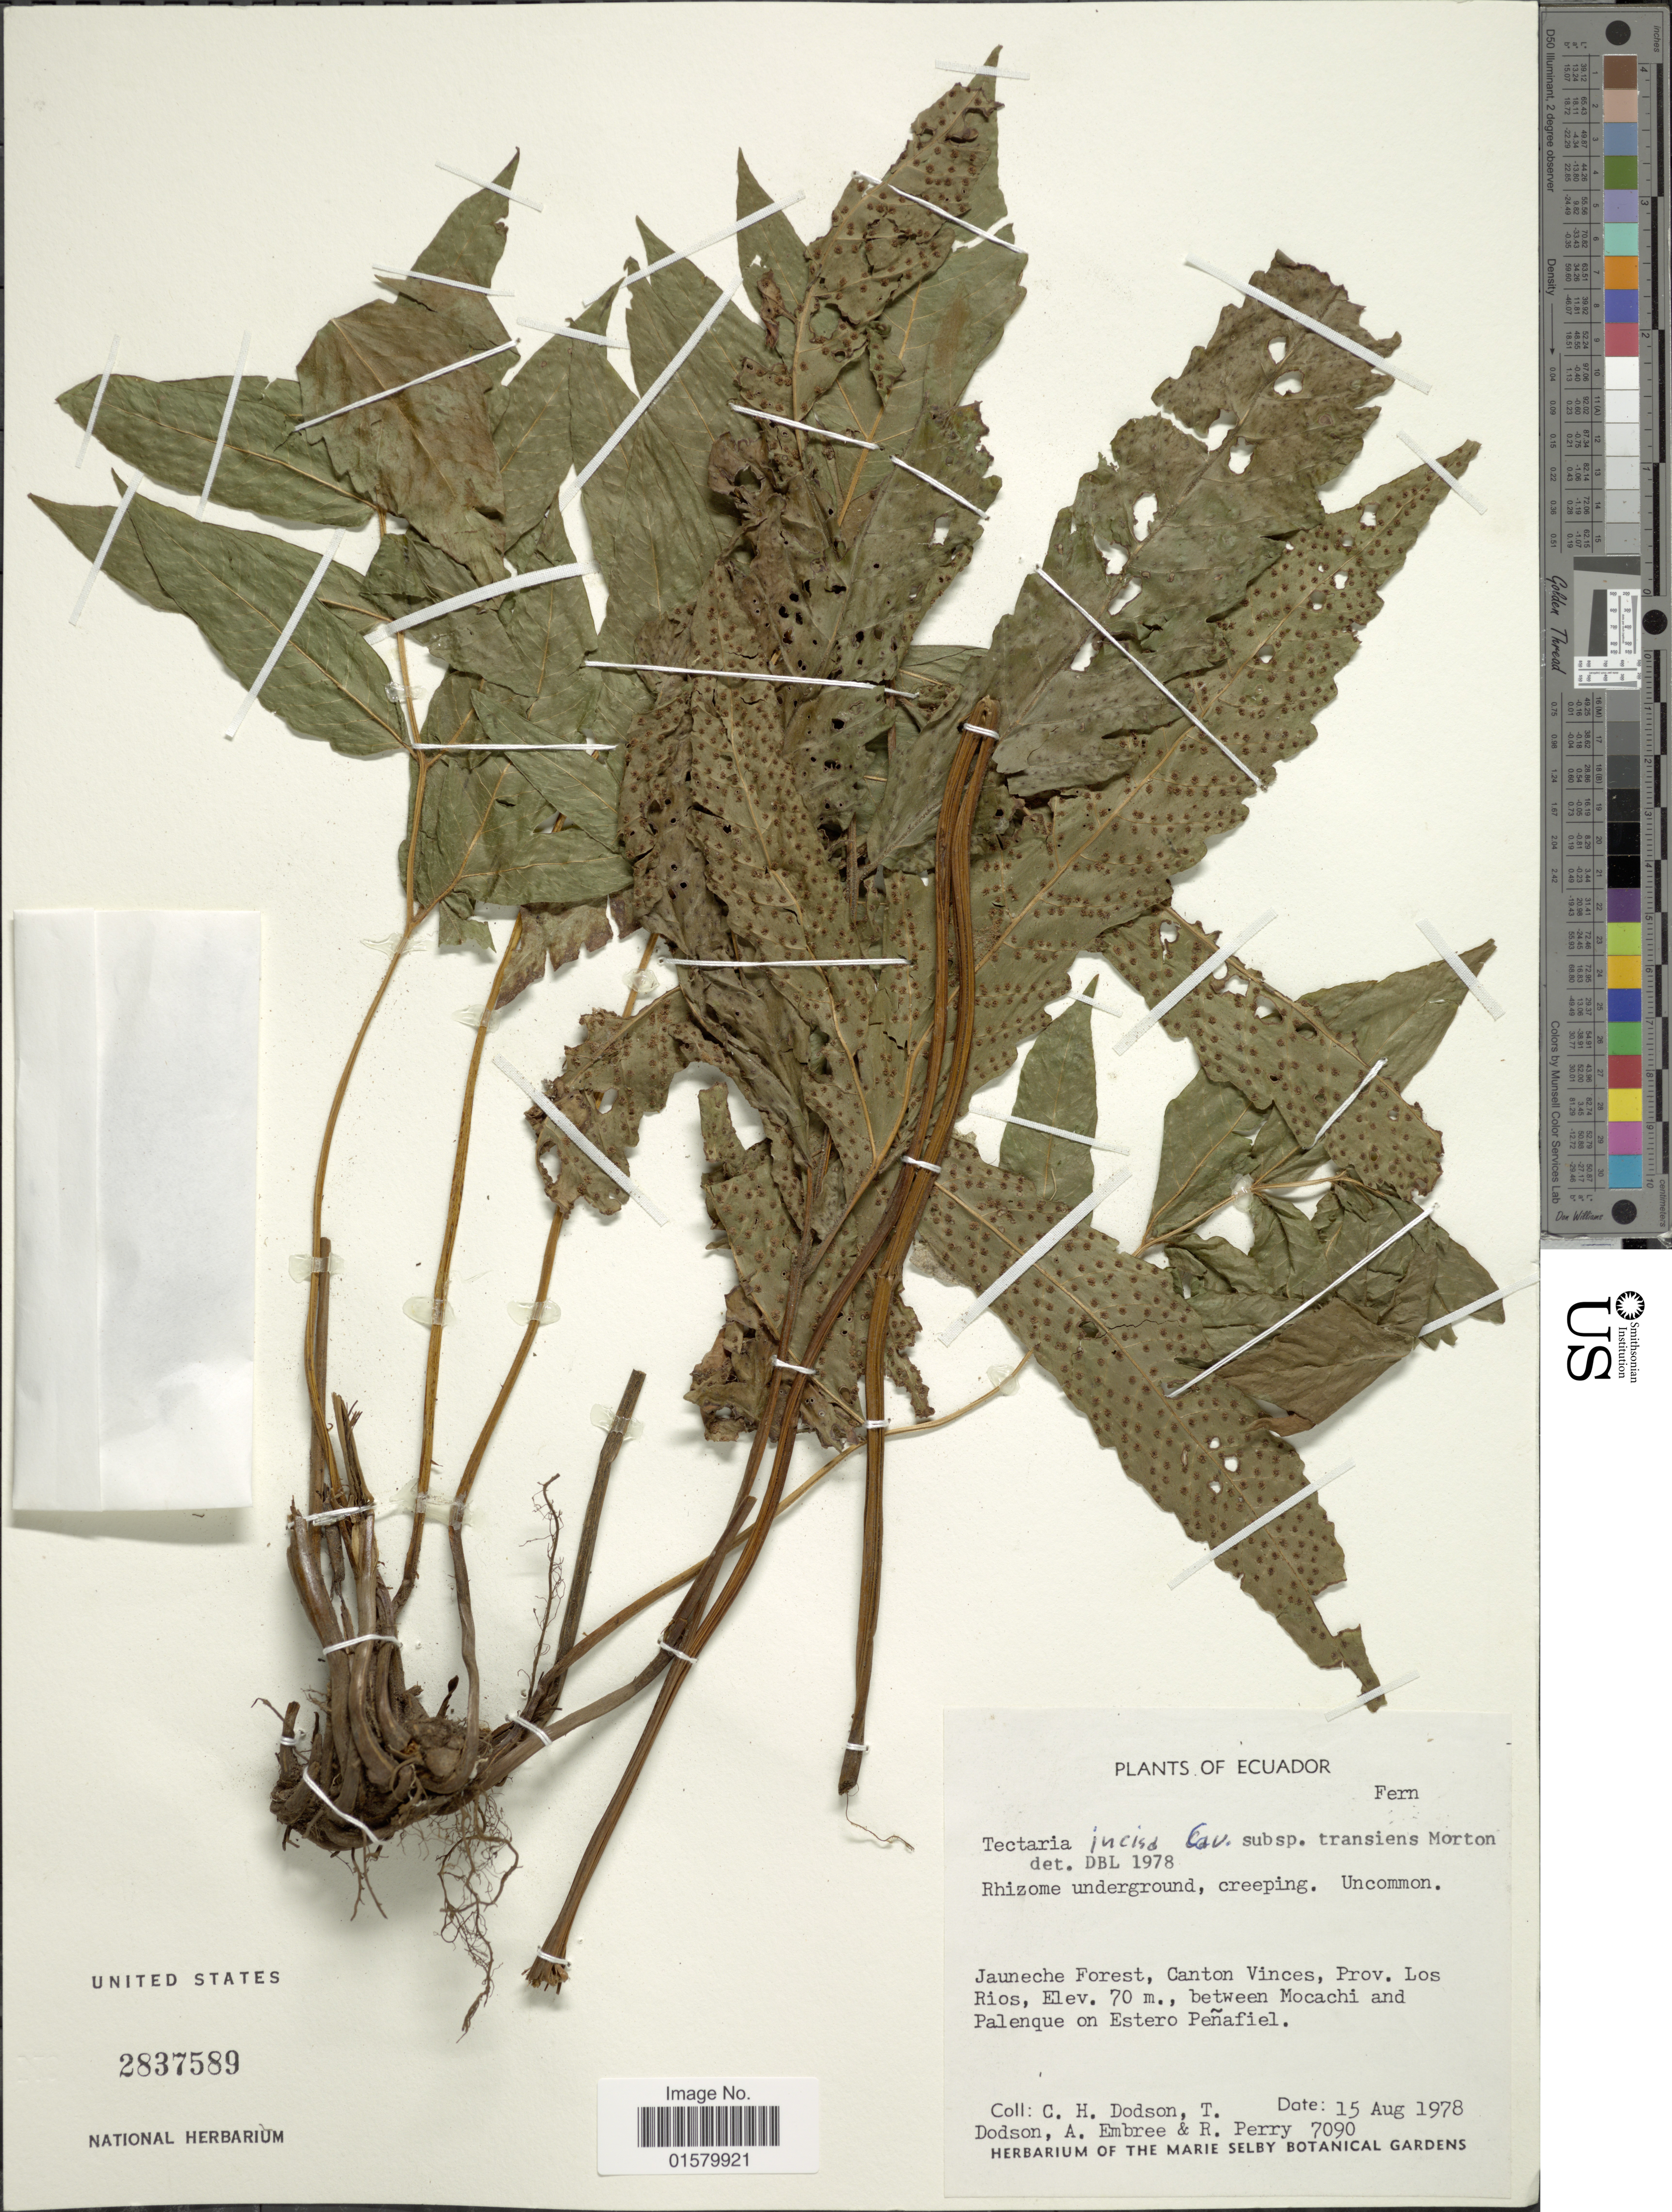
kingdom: Plantae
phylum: Tracheophyta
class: Polypodiopsida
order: Polypodiales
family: Tectariaceae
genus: Tectaria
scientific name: Tectaria transiens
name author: (C.V. Morton) A.R. Sm.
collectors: C. H. Dodson, T. A. Dodson, A. Embree & R. Perry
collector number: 7090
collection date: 1978-08-15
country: Ecuador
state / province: Los Ríos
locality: Jauneche Forest, Canton Vinces, Prov. Los Rios, between Mocachi and Palenque on Estero Penafiel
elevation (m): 70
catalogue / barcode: US 2837589